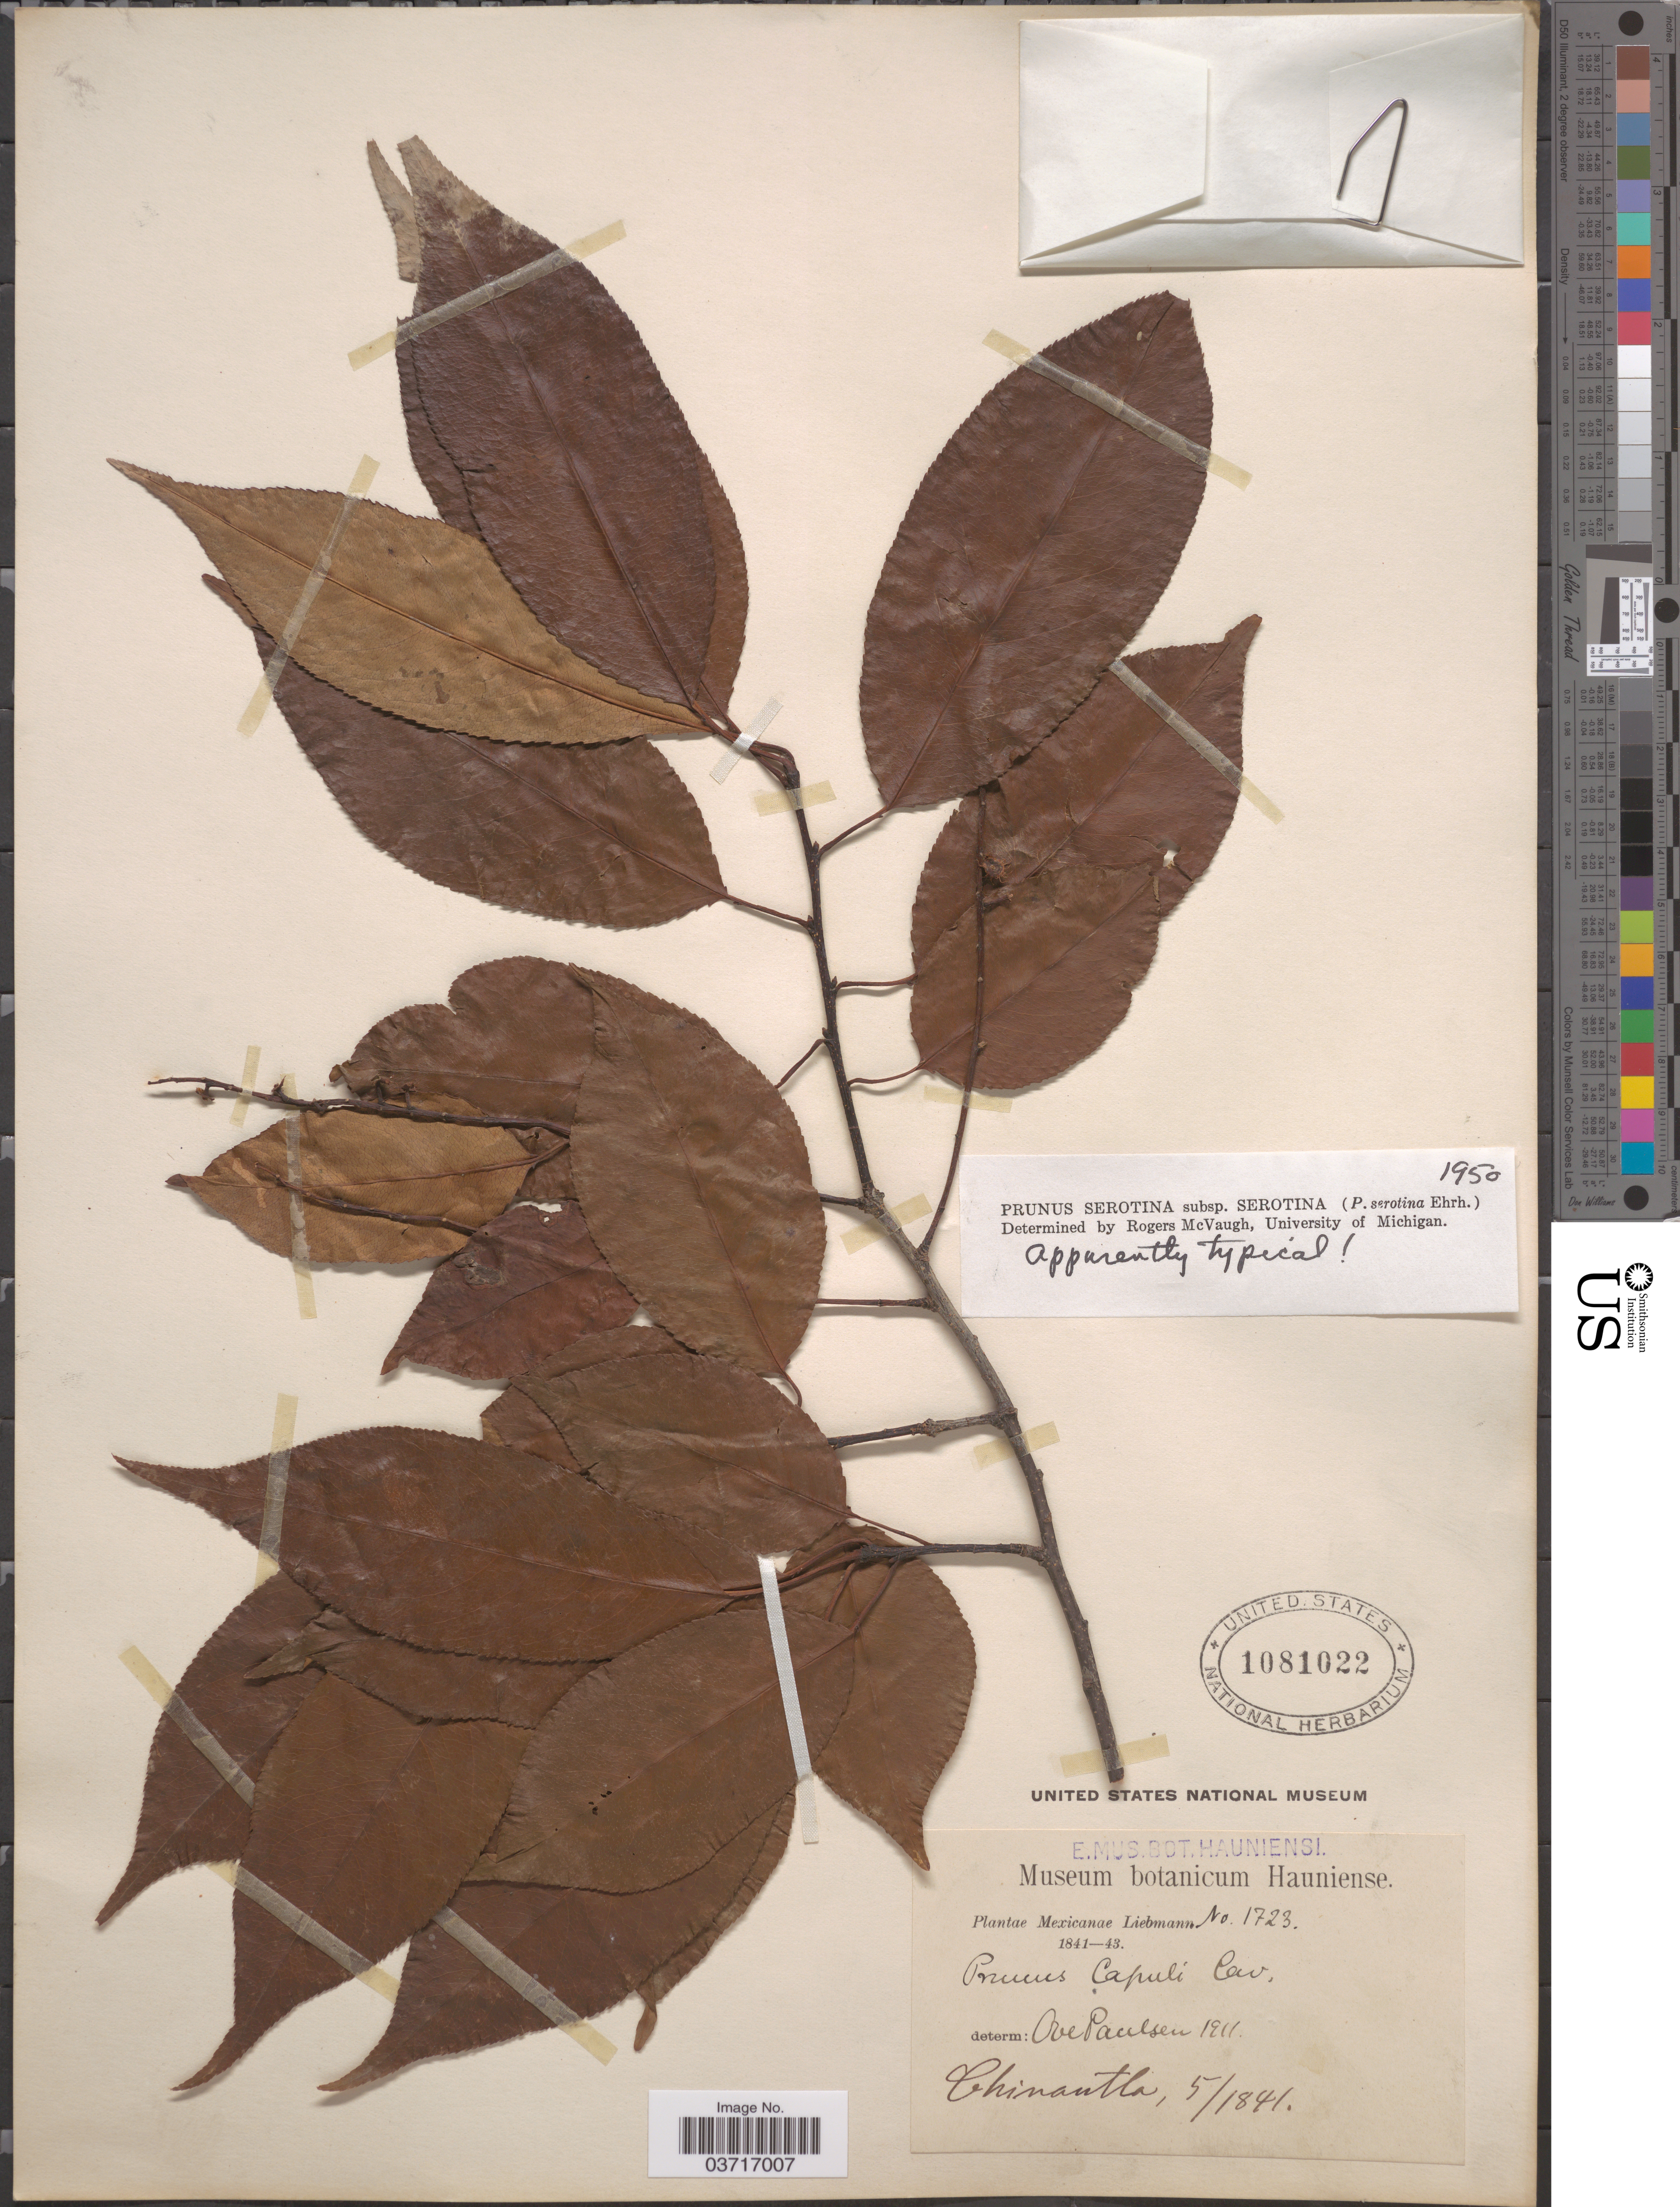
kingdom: Plantae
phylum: Tracheophyta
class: Magnoliopsida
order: Rosales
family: Rosaceae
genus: Prunus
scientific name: Prunus serotina var. serotina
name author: Ehrh.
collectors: Liebmann, --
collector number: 1723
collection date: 1841-05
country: Mexico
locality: Chinantha.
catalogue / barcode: US 1081022